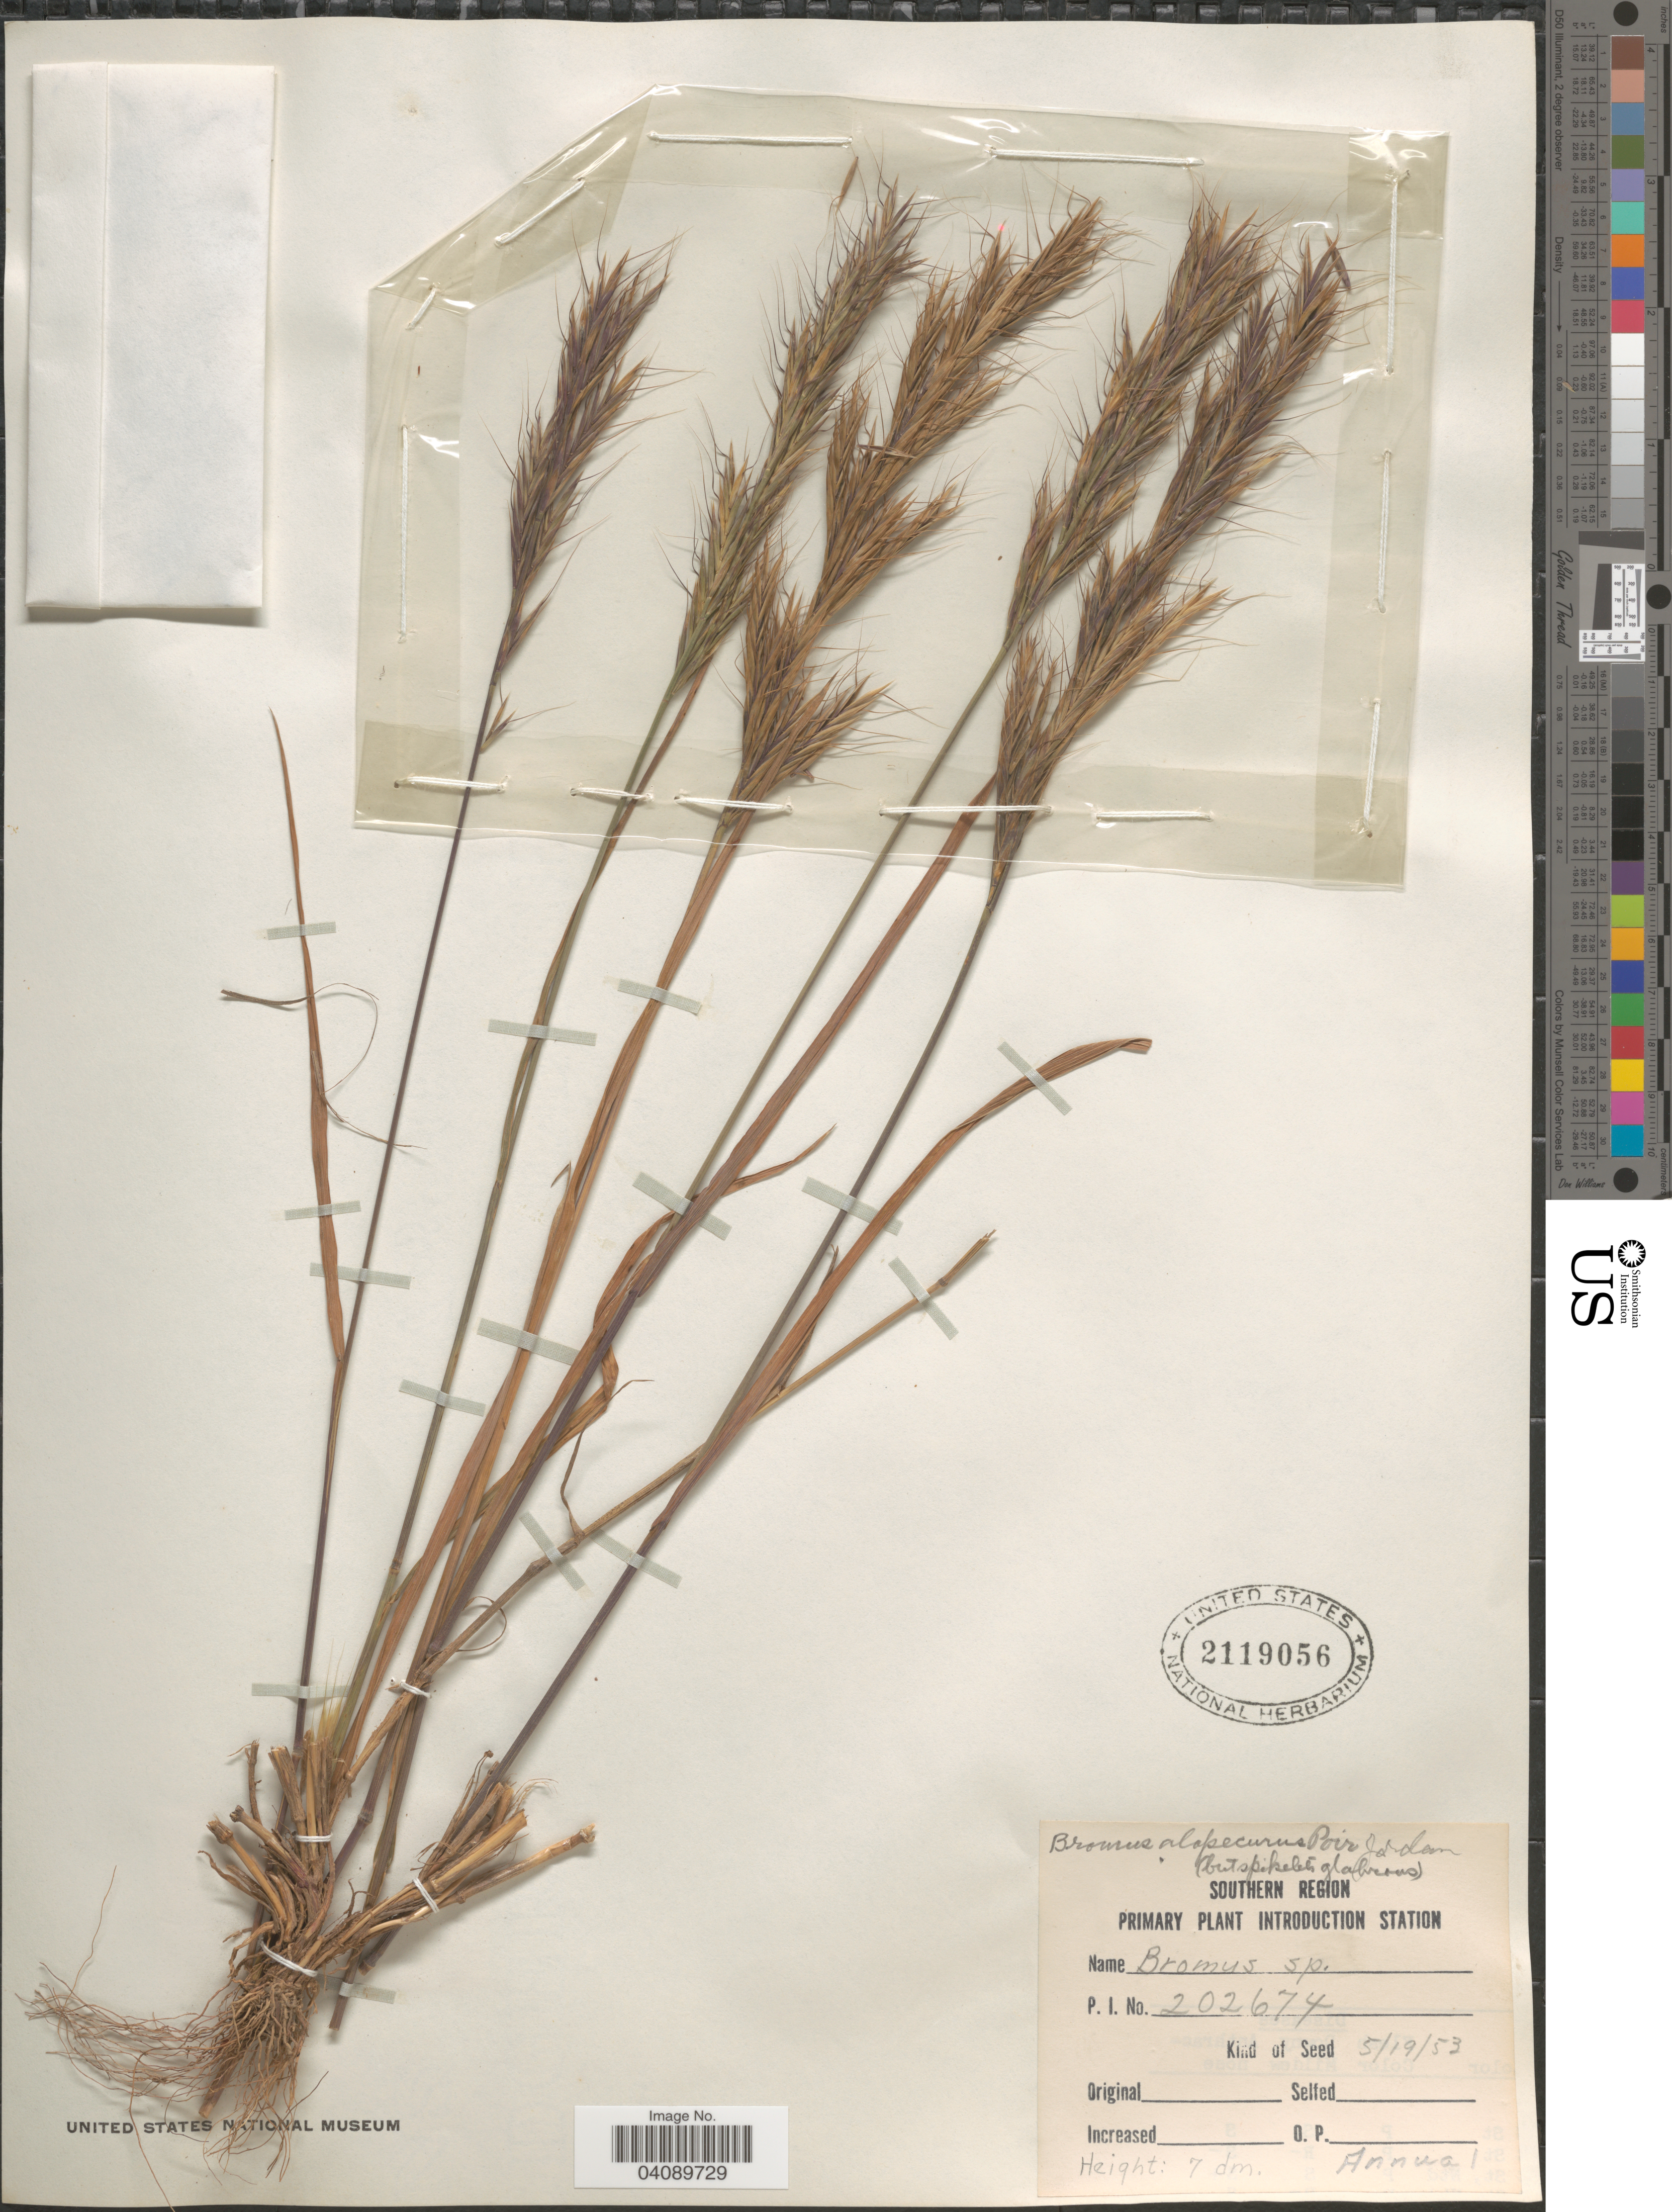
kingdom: Plantae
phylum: Tracheophyta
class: Liliopsida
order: Poales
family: Poaceae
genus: Bromus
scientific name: Bromus alopecuros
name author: Poir.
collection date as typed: Transcribed d/m/y: 19/5/53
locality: Southern Region.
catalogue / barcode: US 2119056